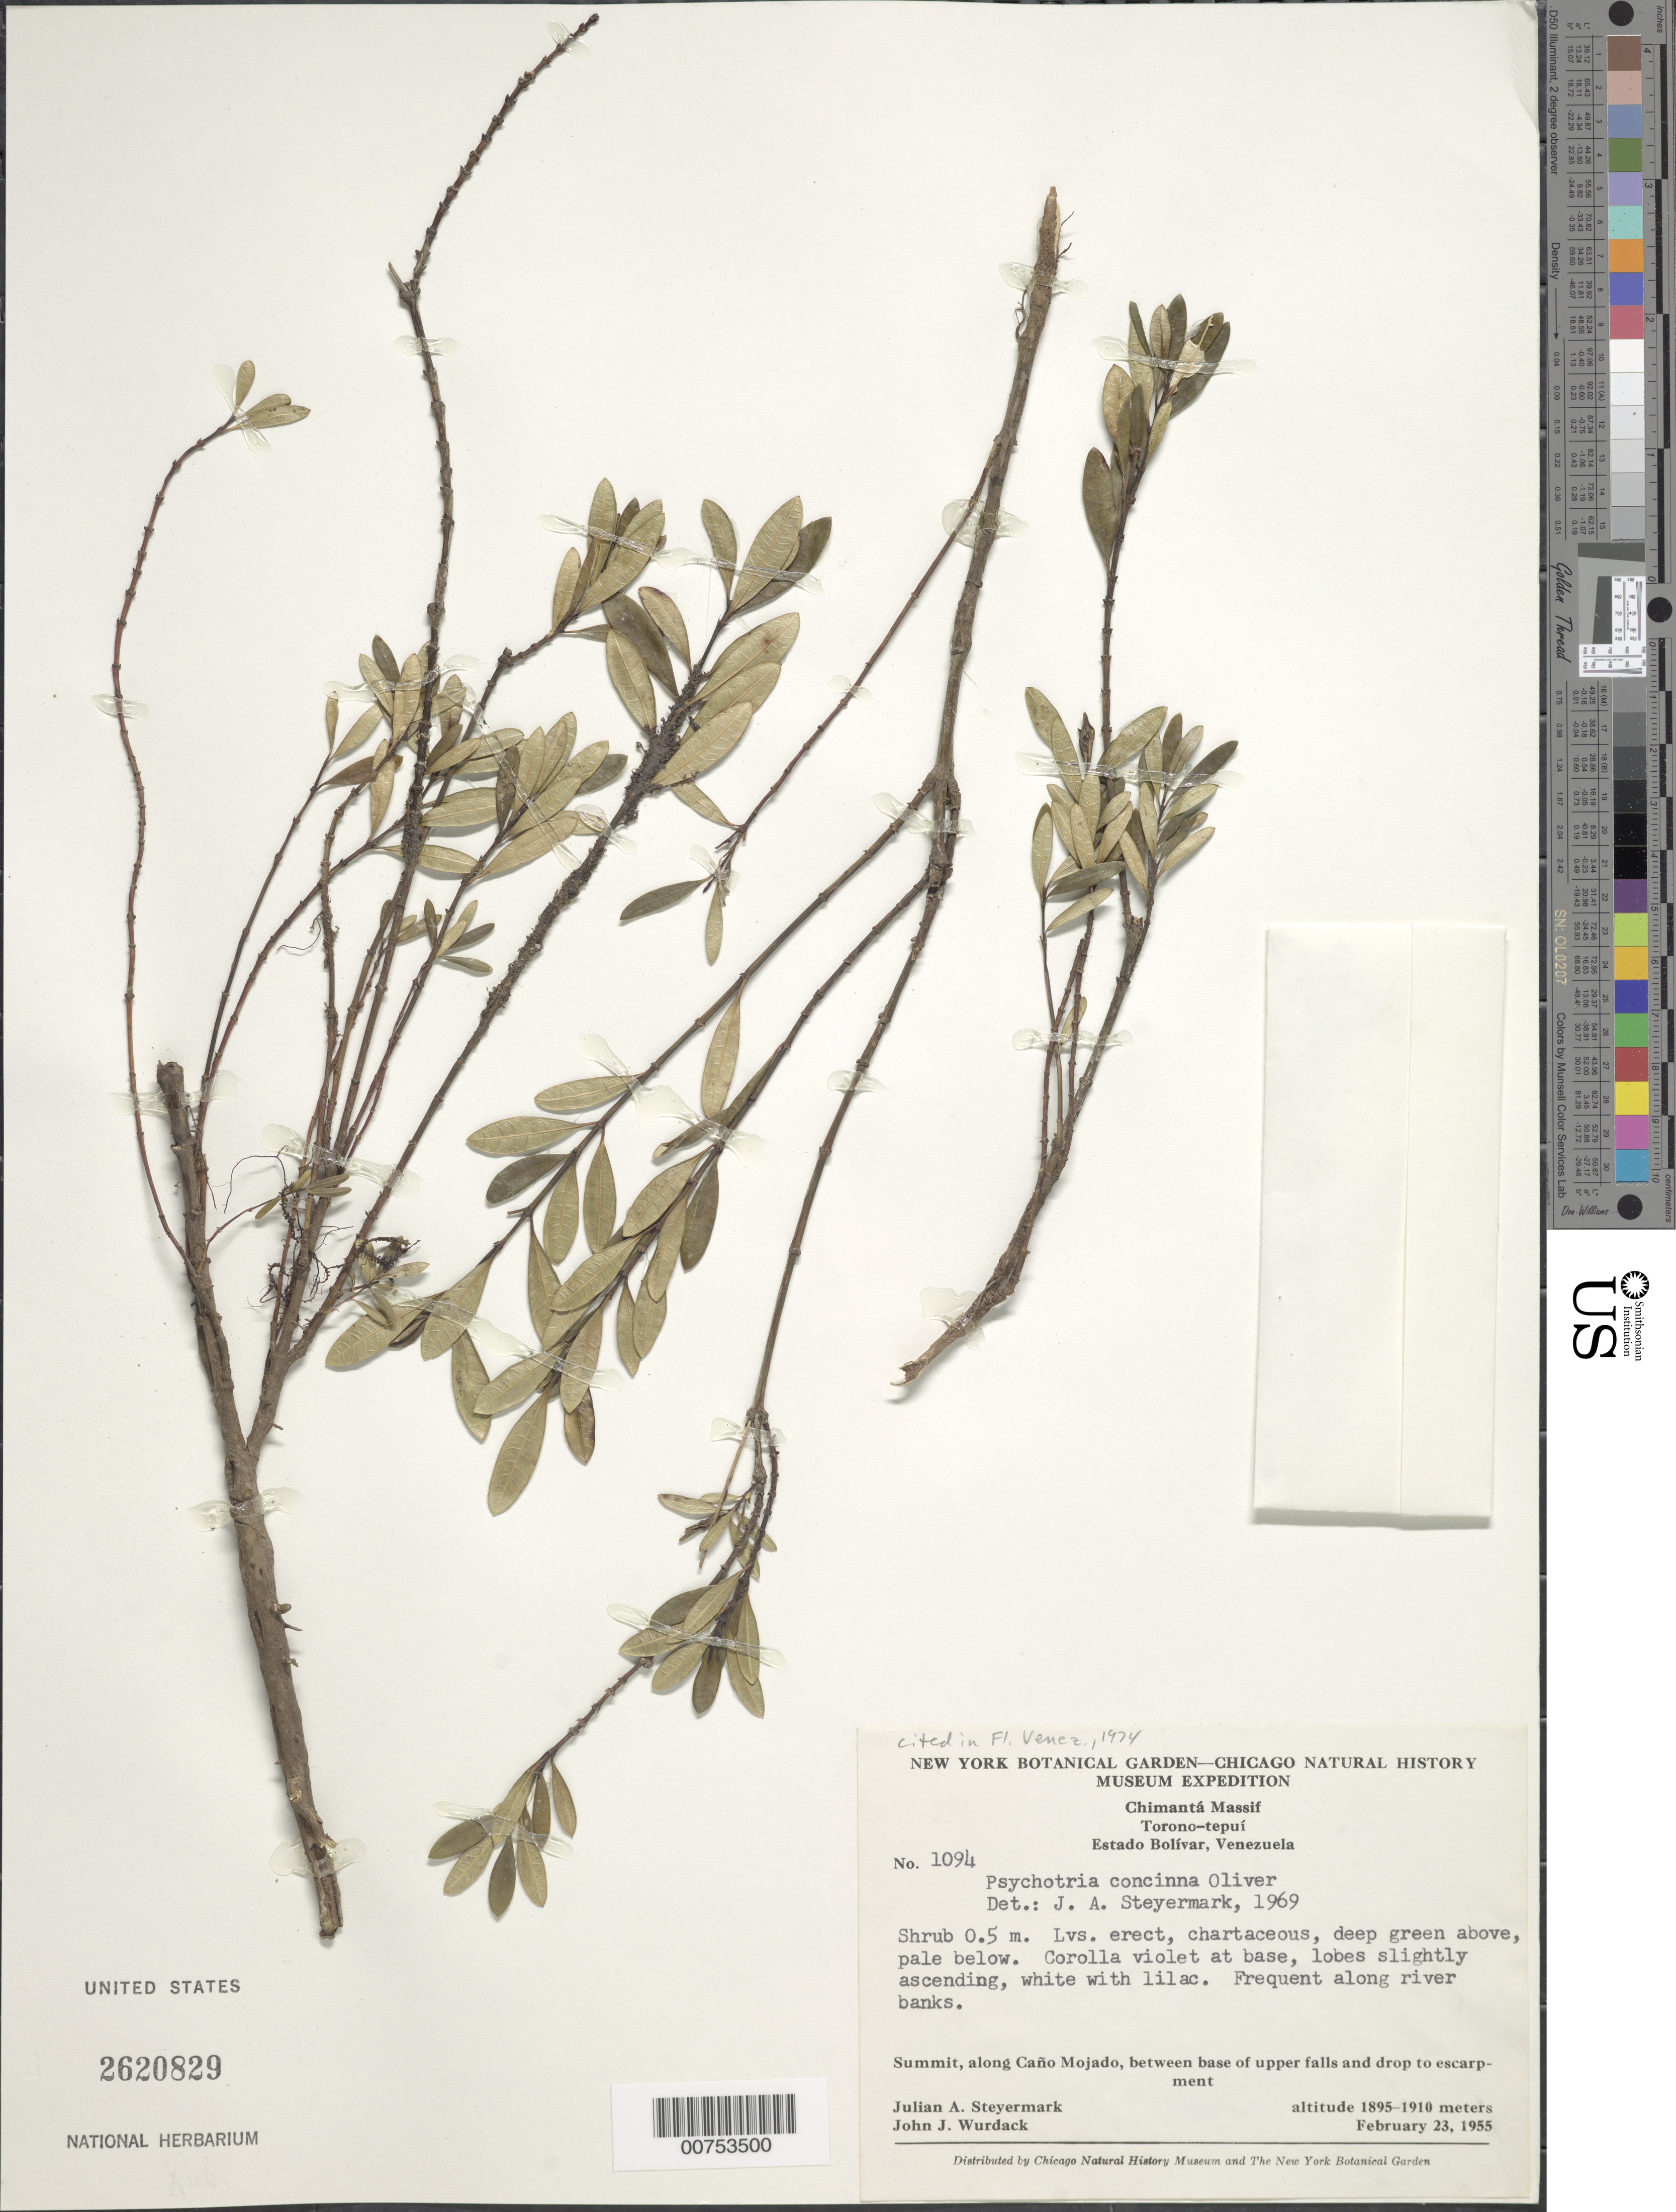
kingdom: Plantae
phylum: Tracheophyta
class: Magnoliopsida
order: Gentianales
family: Rubiaceae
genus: Psychotria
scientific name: Psychotria concinna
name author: Oliv.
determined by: Steyermark, Julian A., (VEN)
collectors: J. Steyermark & J. J. Wurdack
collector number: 55 1194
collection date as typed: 23-Feb-55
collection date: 1955-02-23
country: Venezuela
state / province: Bolívar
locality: Chimantá Massif, Torono-tepuí, summit, along Caño Mojado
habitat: Between base of upper falls and drop to escarpment; along river banks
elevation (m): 1895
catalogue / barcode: US 2620829